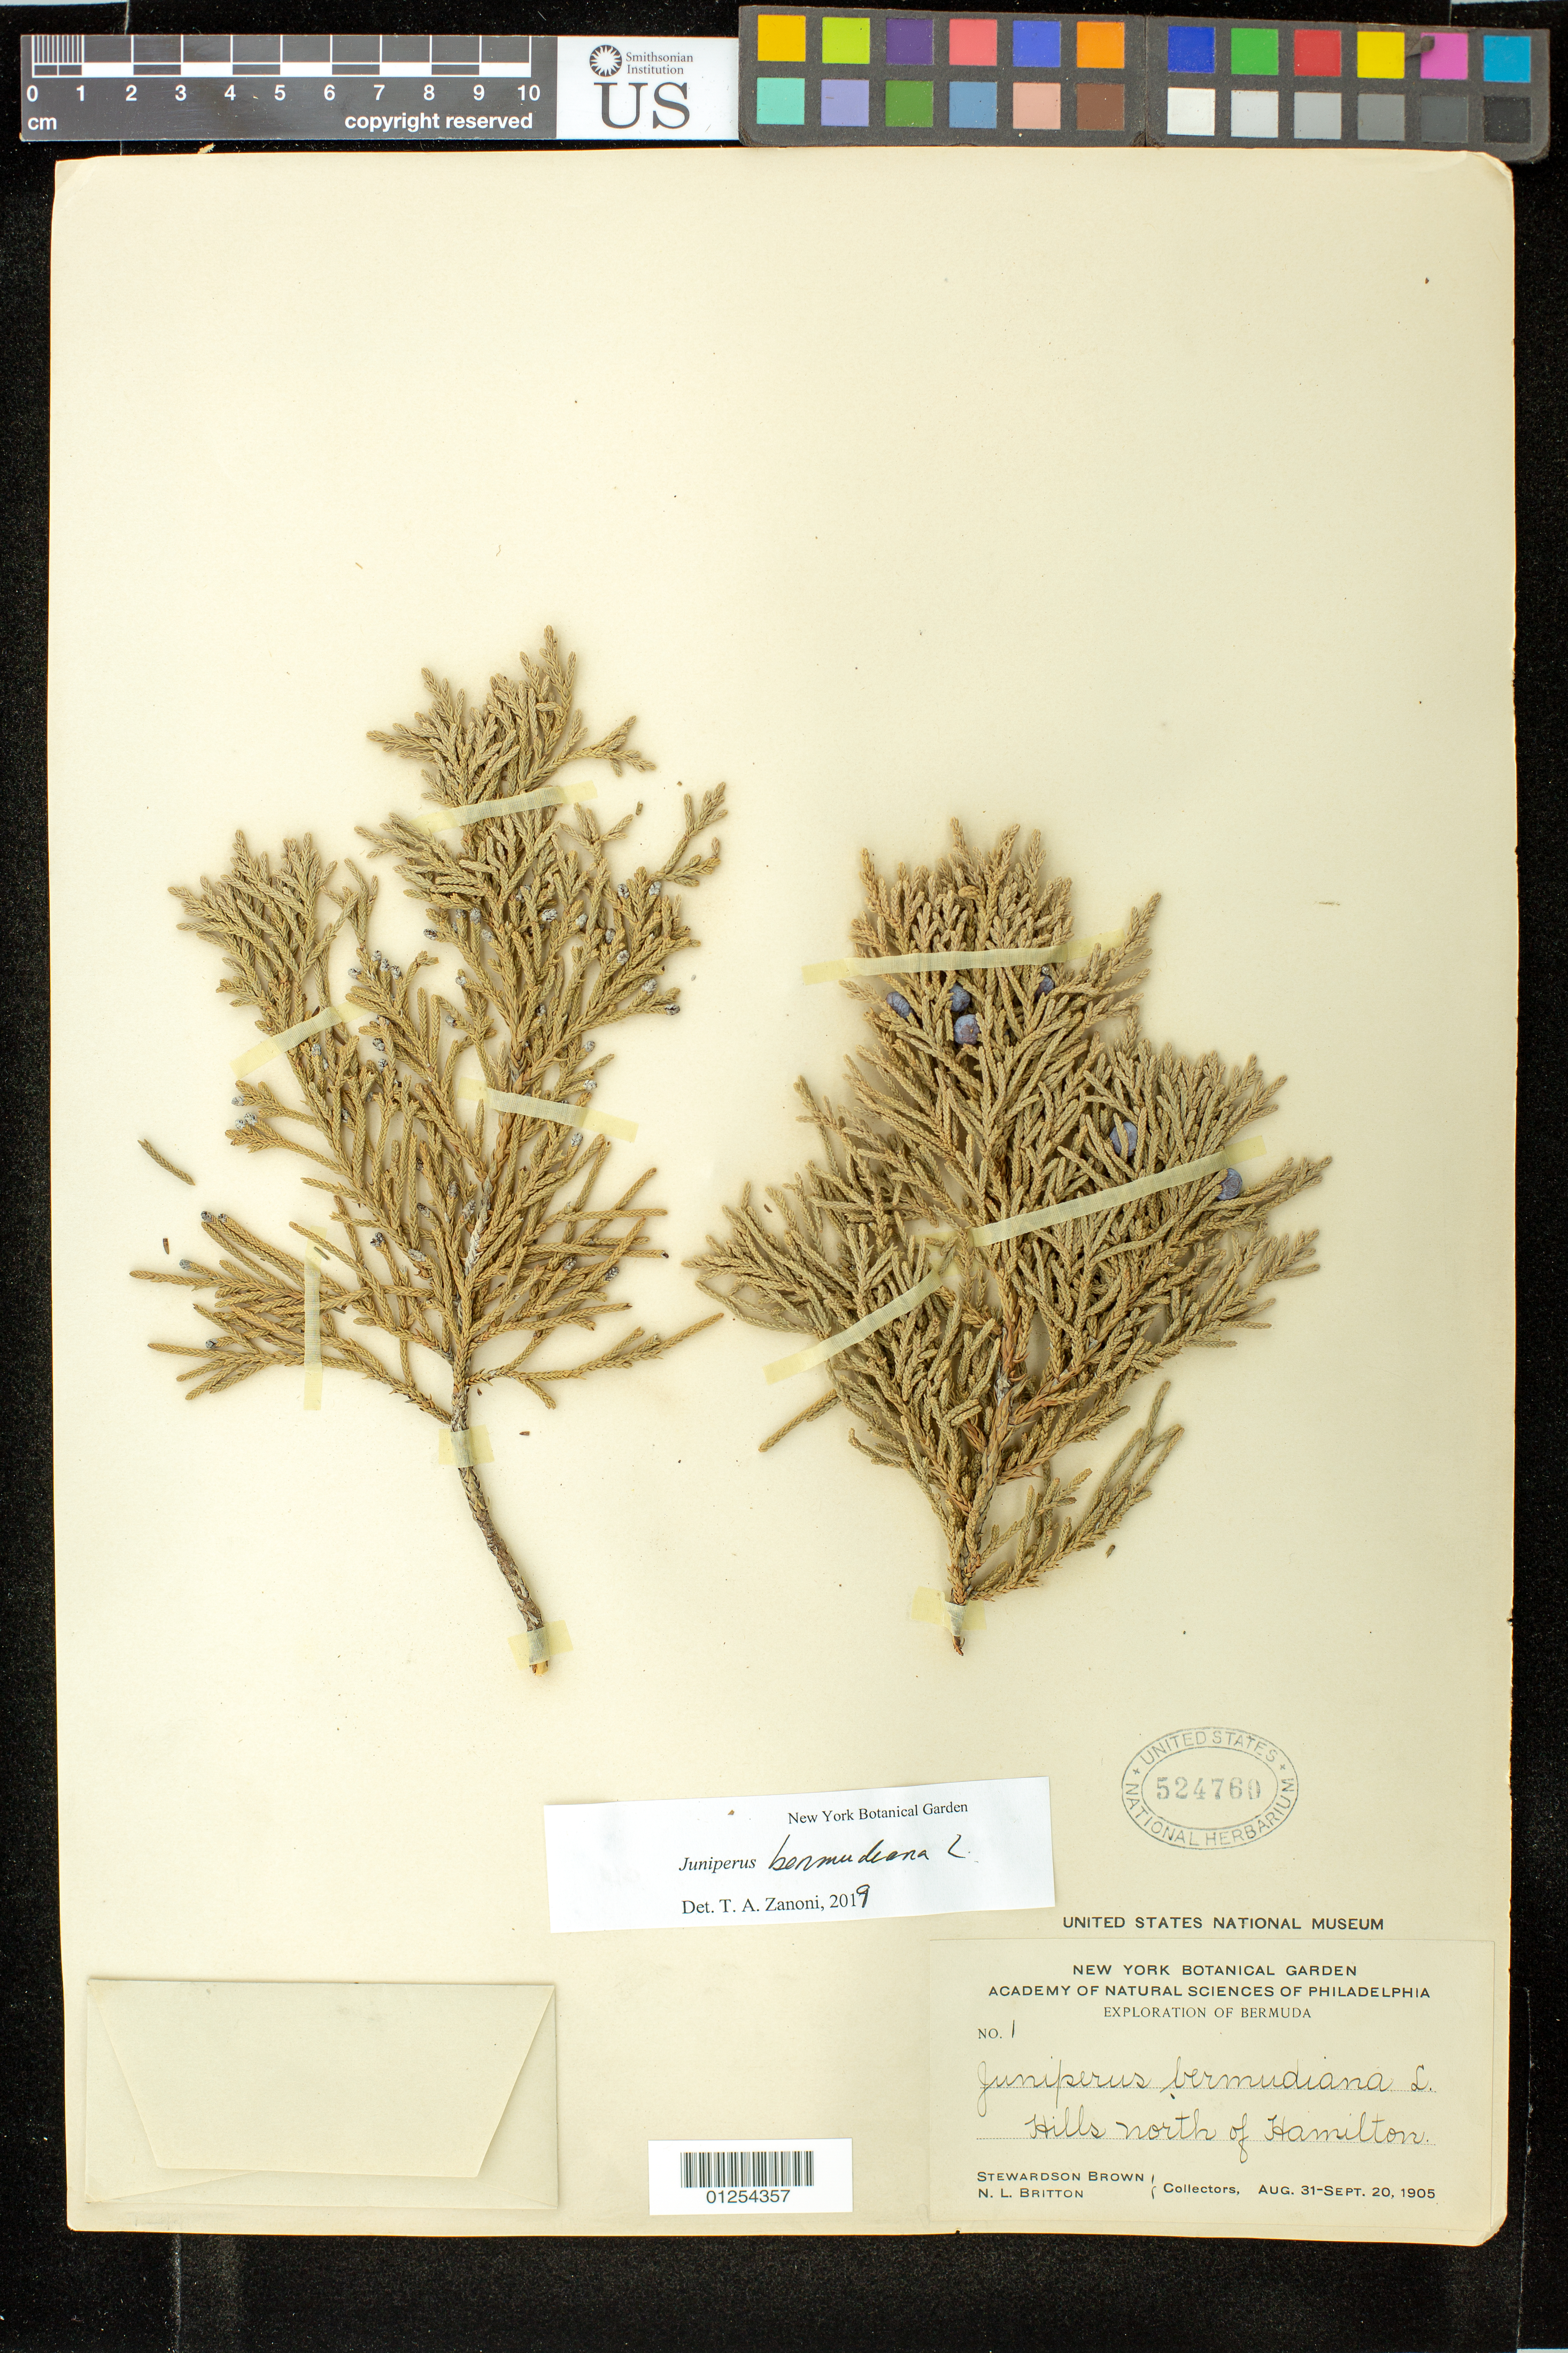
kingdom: Plantae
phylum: Tracheophyta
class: Pinopsida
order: Pinales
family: Cupressaceae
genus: Juniperus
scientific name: Juniperus bermudiana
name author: L.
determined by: Zanoni, T. A., (NY), New York Botanical Garden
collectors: S. Brown & N. Britton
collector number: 1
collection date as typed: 31 Aug 1905 to 20 Sep 1905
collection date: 1905-08-31/1905-09-20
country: Bermuda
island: Bermuda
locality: Hills north of Hamilton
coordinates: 0 N, 0 E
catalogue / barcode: US 524760